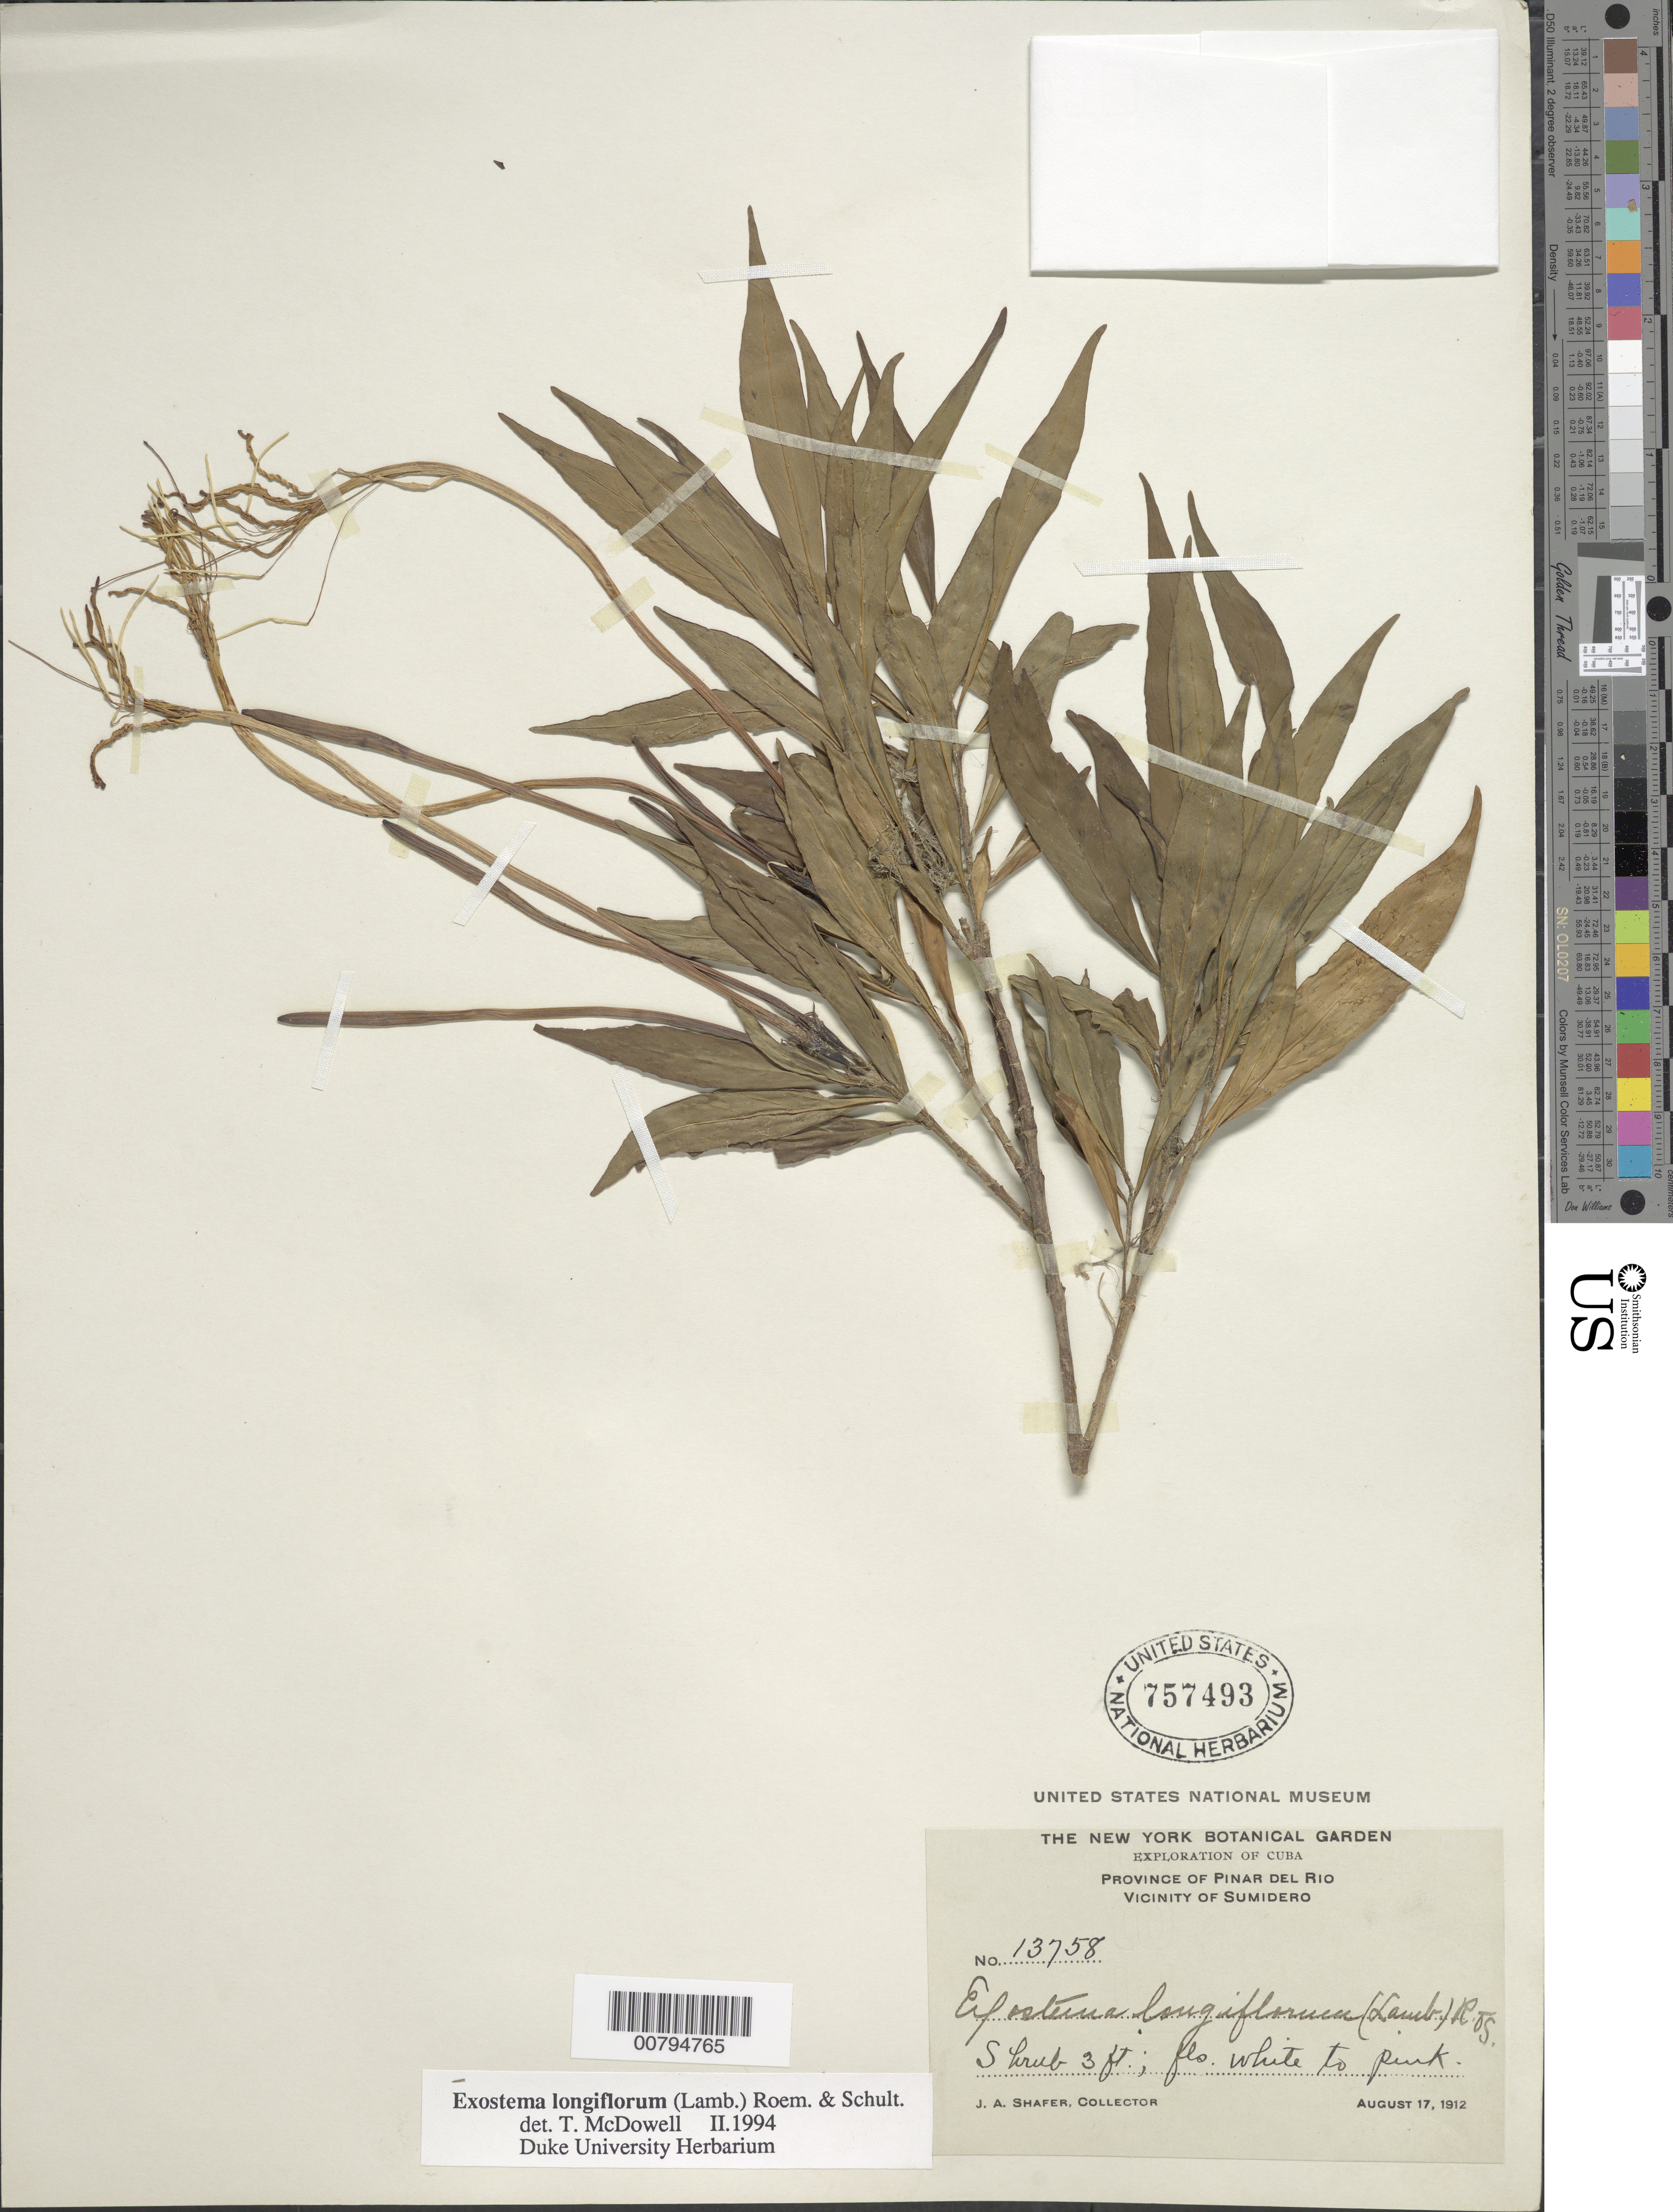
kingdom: Plantae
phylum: Tracheophyta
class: Magnoliopsida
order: Gentianales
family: Rubiaceae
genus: Exostema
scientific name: Exostema longiflorum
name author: (Lamb.) Roem. & Schult.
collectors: J. A. Shafer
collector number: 13758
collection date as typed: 17 Aug 1912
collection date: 1912-08-17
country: Cuba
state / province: Pinar del Río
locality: Vicinity of Sumidero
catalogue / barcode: US 757493